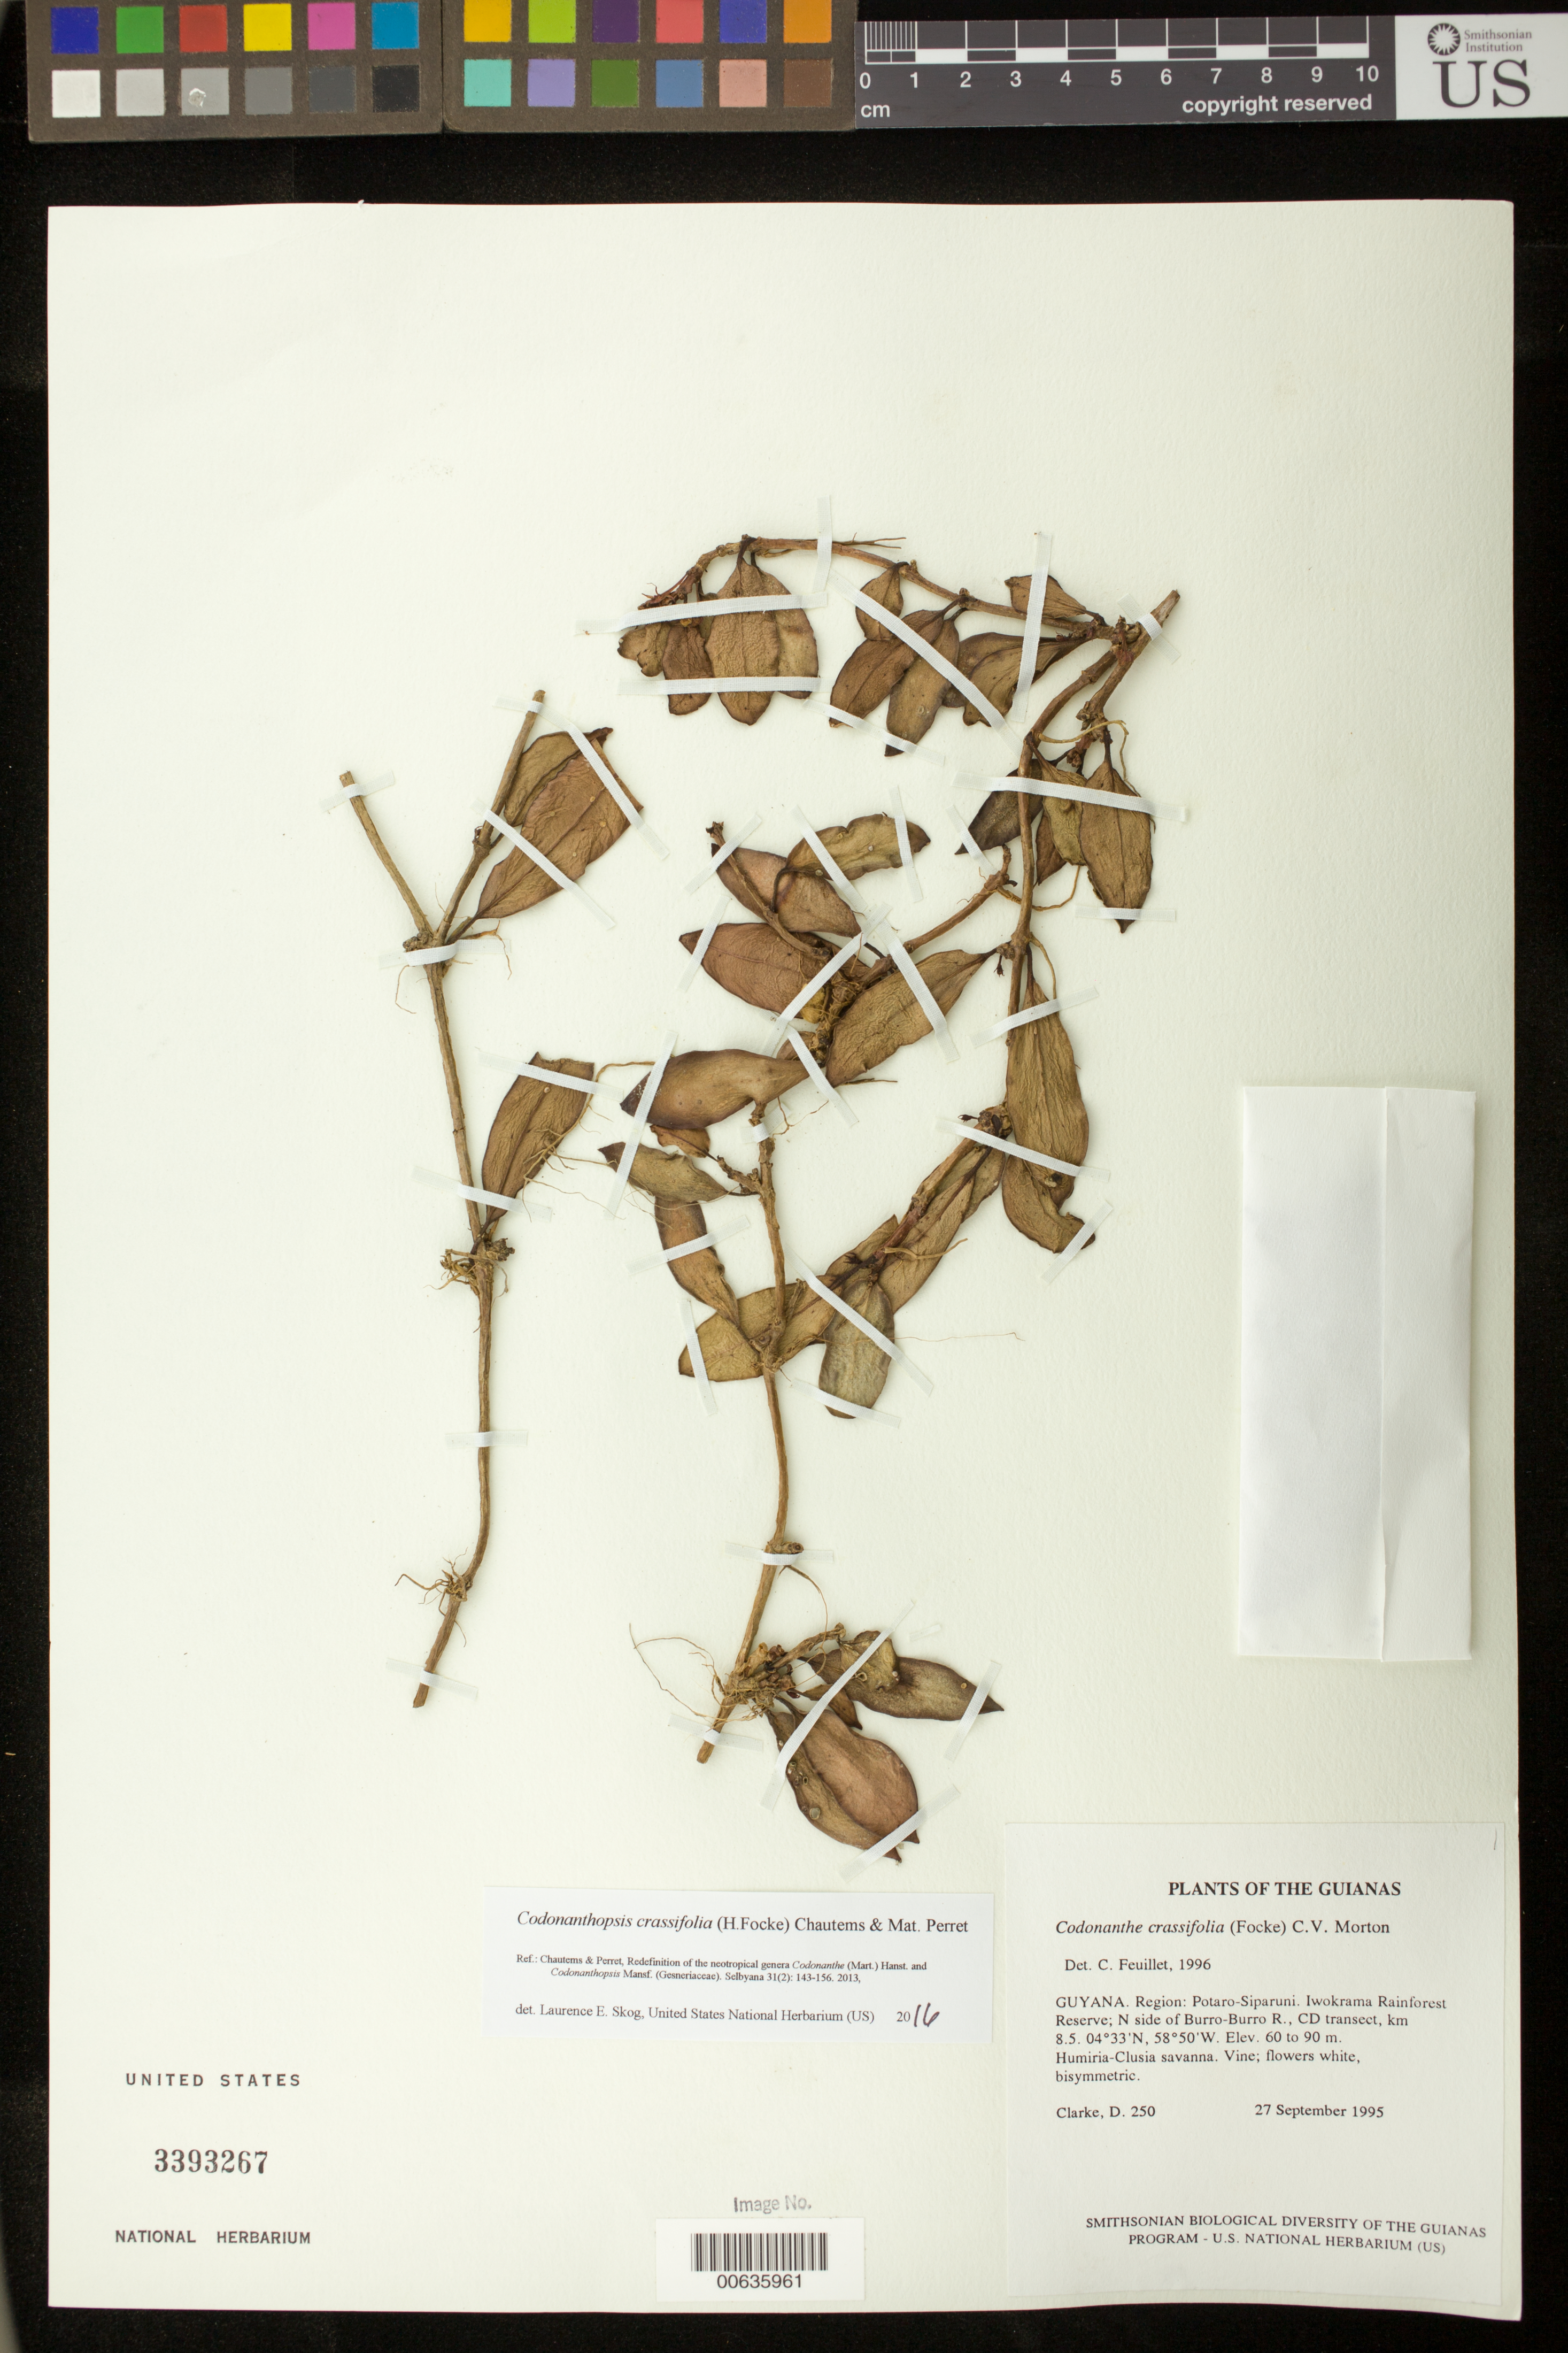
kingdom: Plantae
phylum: Tracheophyta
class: Magnoliopsida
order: Lamiales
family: Gesneriaceae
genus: Codonanthopsis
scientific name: Codonanthopsis crassifolia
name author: (H. Focke) Chautems & Mat.Perret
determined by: Skog, Laurence E.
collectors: H. D. Clarke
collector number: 250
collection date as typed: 27 Sep 1995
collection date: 1995-09-27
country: Guyana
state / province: Potaro-Siparuni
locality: Iwokrama Rainforest Reserve; N side of Burro-Burro R., CD transect, km 8.5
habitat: Humiria-Clusia savanna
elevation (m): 60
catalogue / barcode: US 3393267